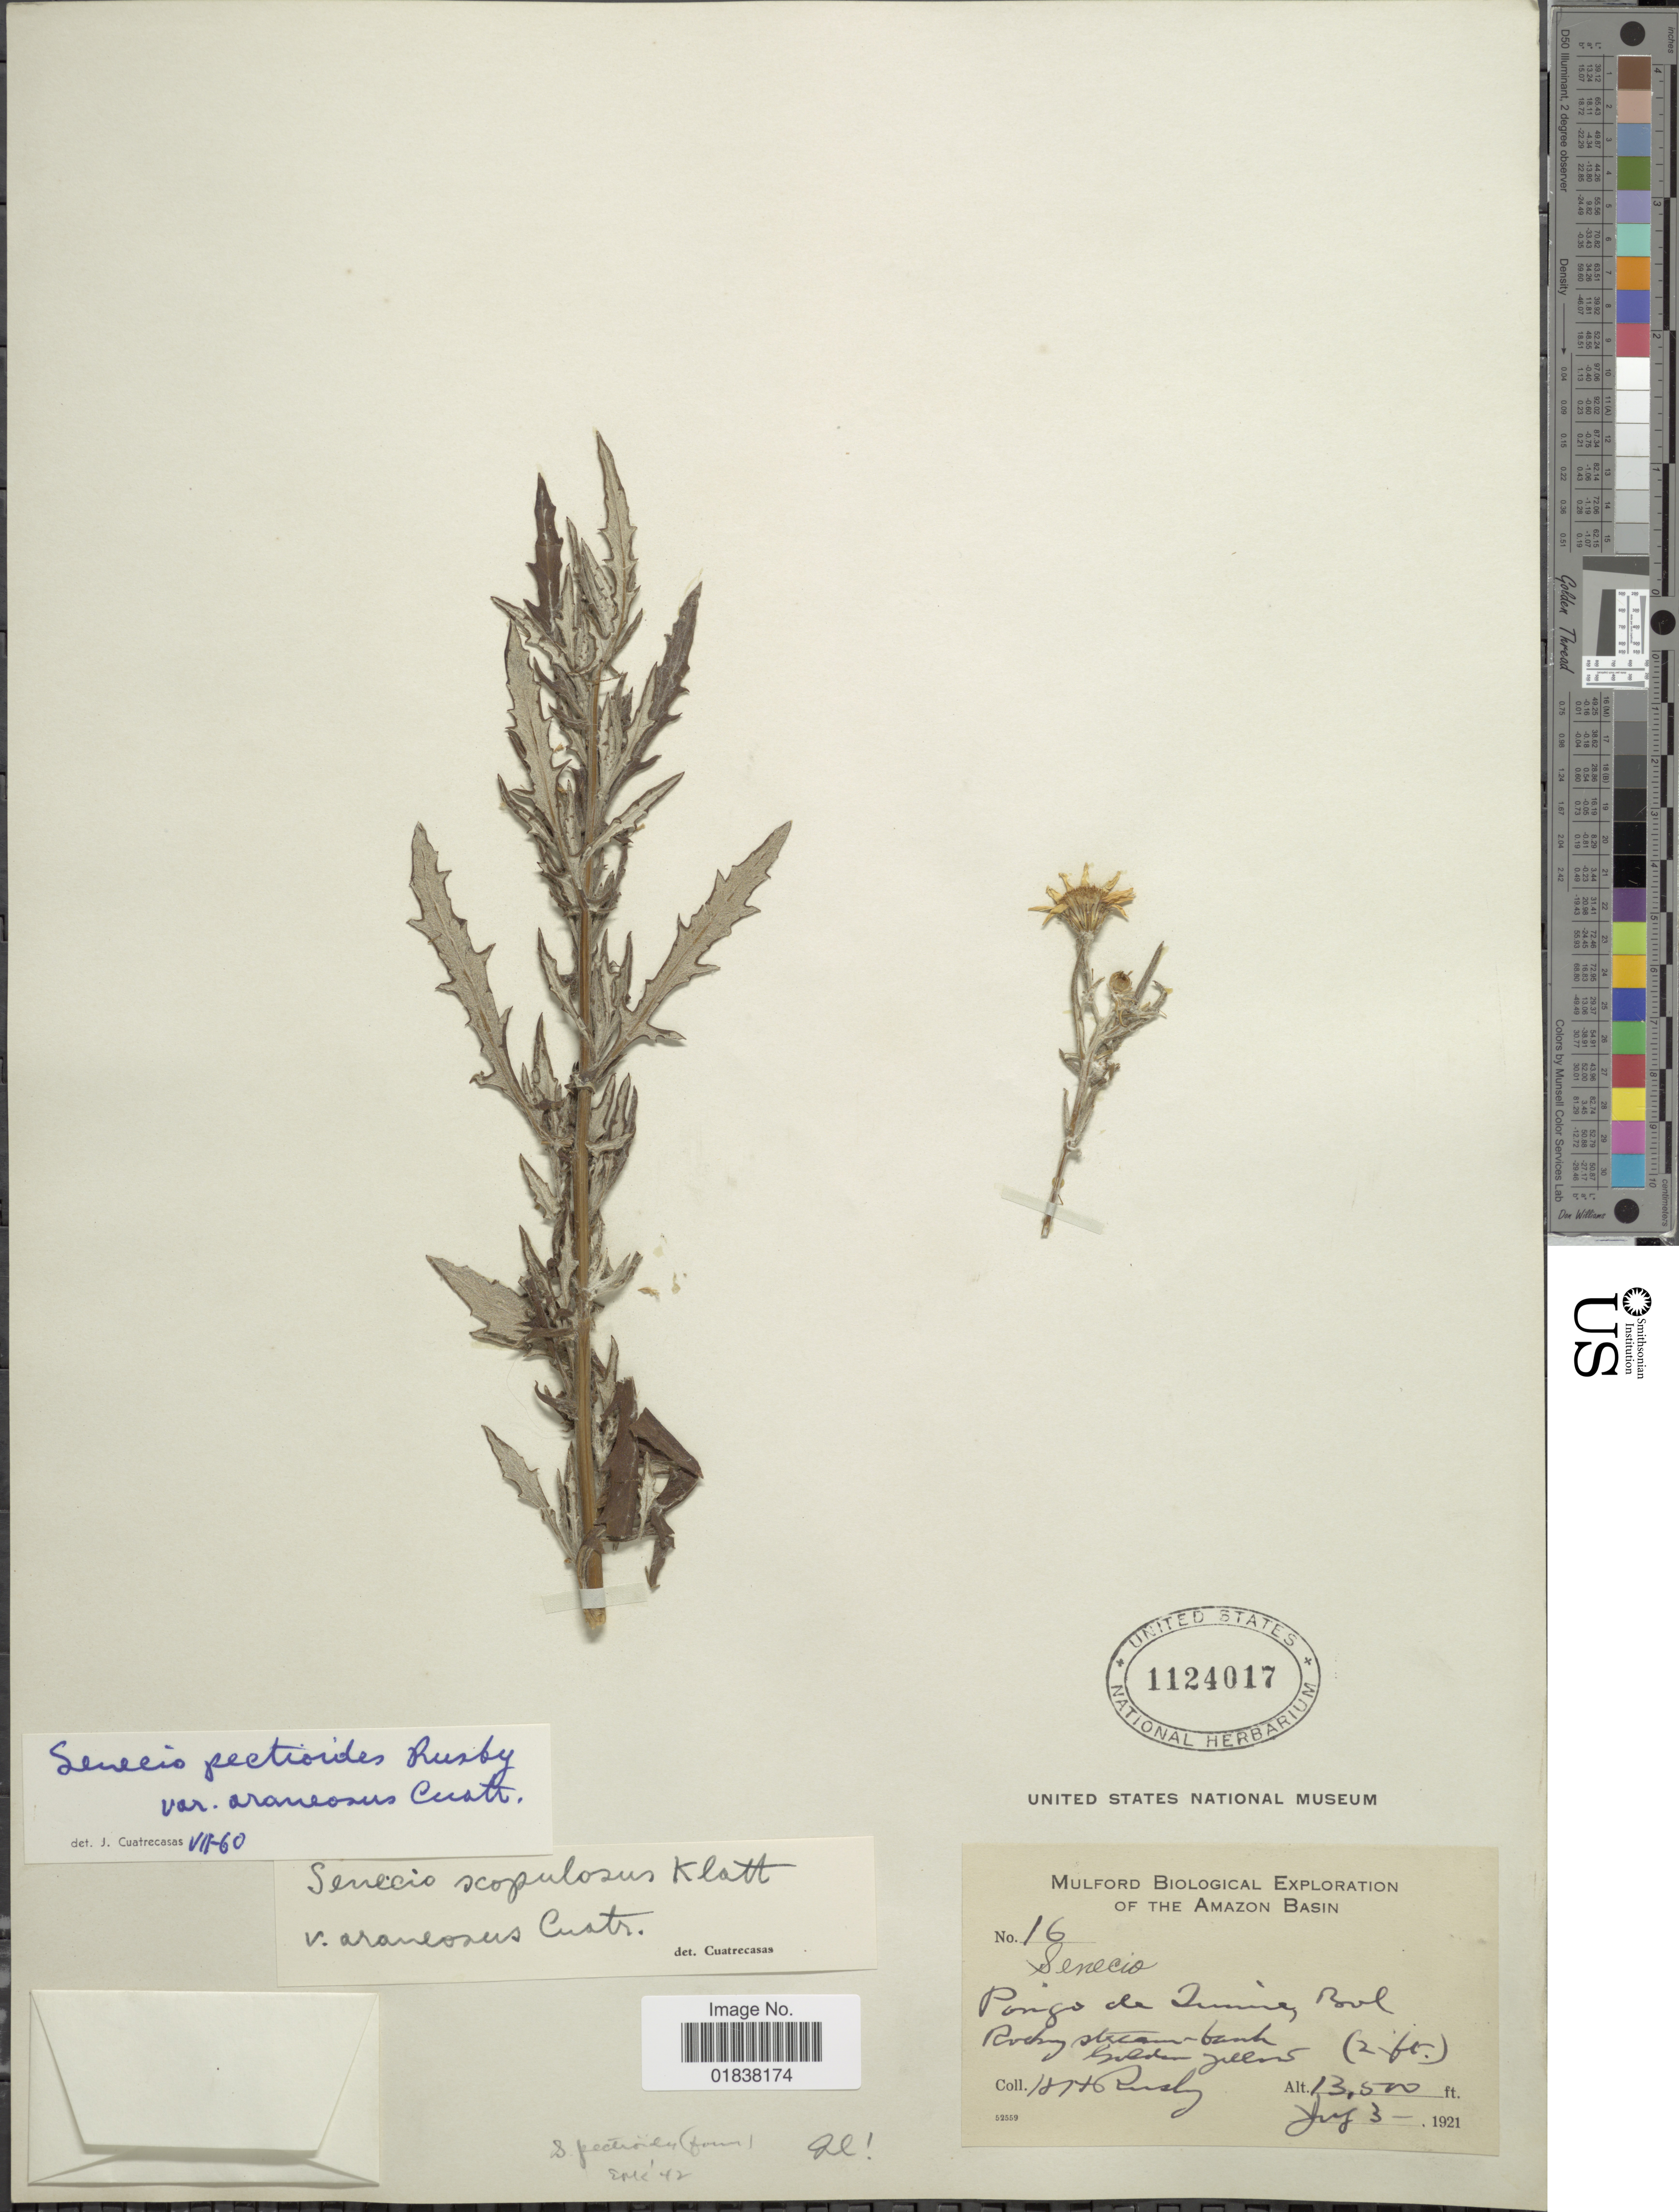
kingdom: Plantae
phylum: Tracheophyta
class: Magnoliopsida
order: Asterales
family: Asteraceae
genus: Senecio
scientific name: Senecio pectioides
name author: Rusby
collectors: H. H. Rusby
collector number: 16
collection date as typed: July 3, 1921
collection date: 1921-07-03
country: Bolivia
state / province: La Paz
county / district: Inquisivi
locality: Pongo de Quime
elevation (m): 4115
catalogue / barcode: US 1124017